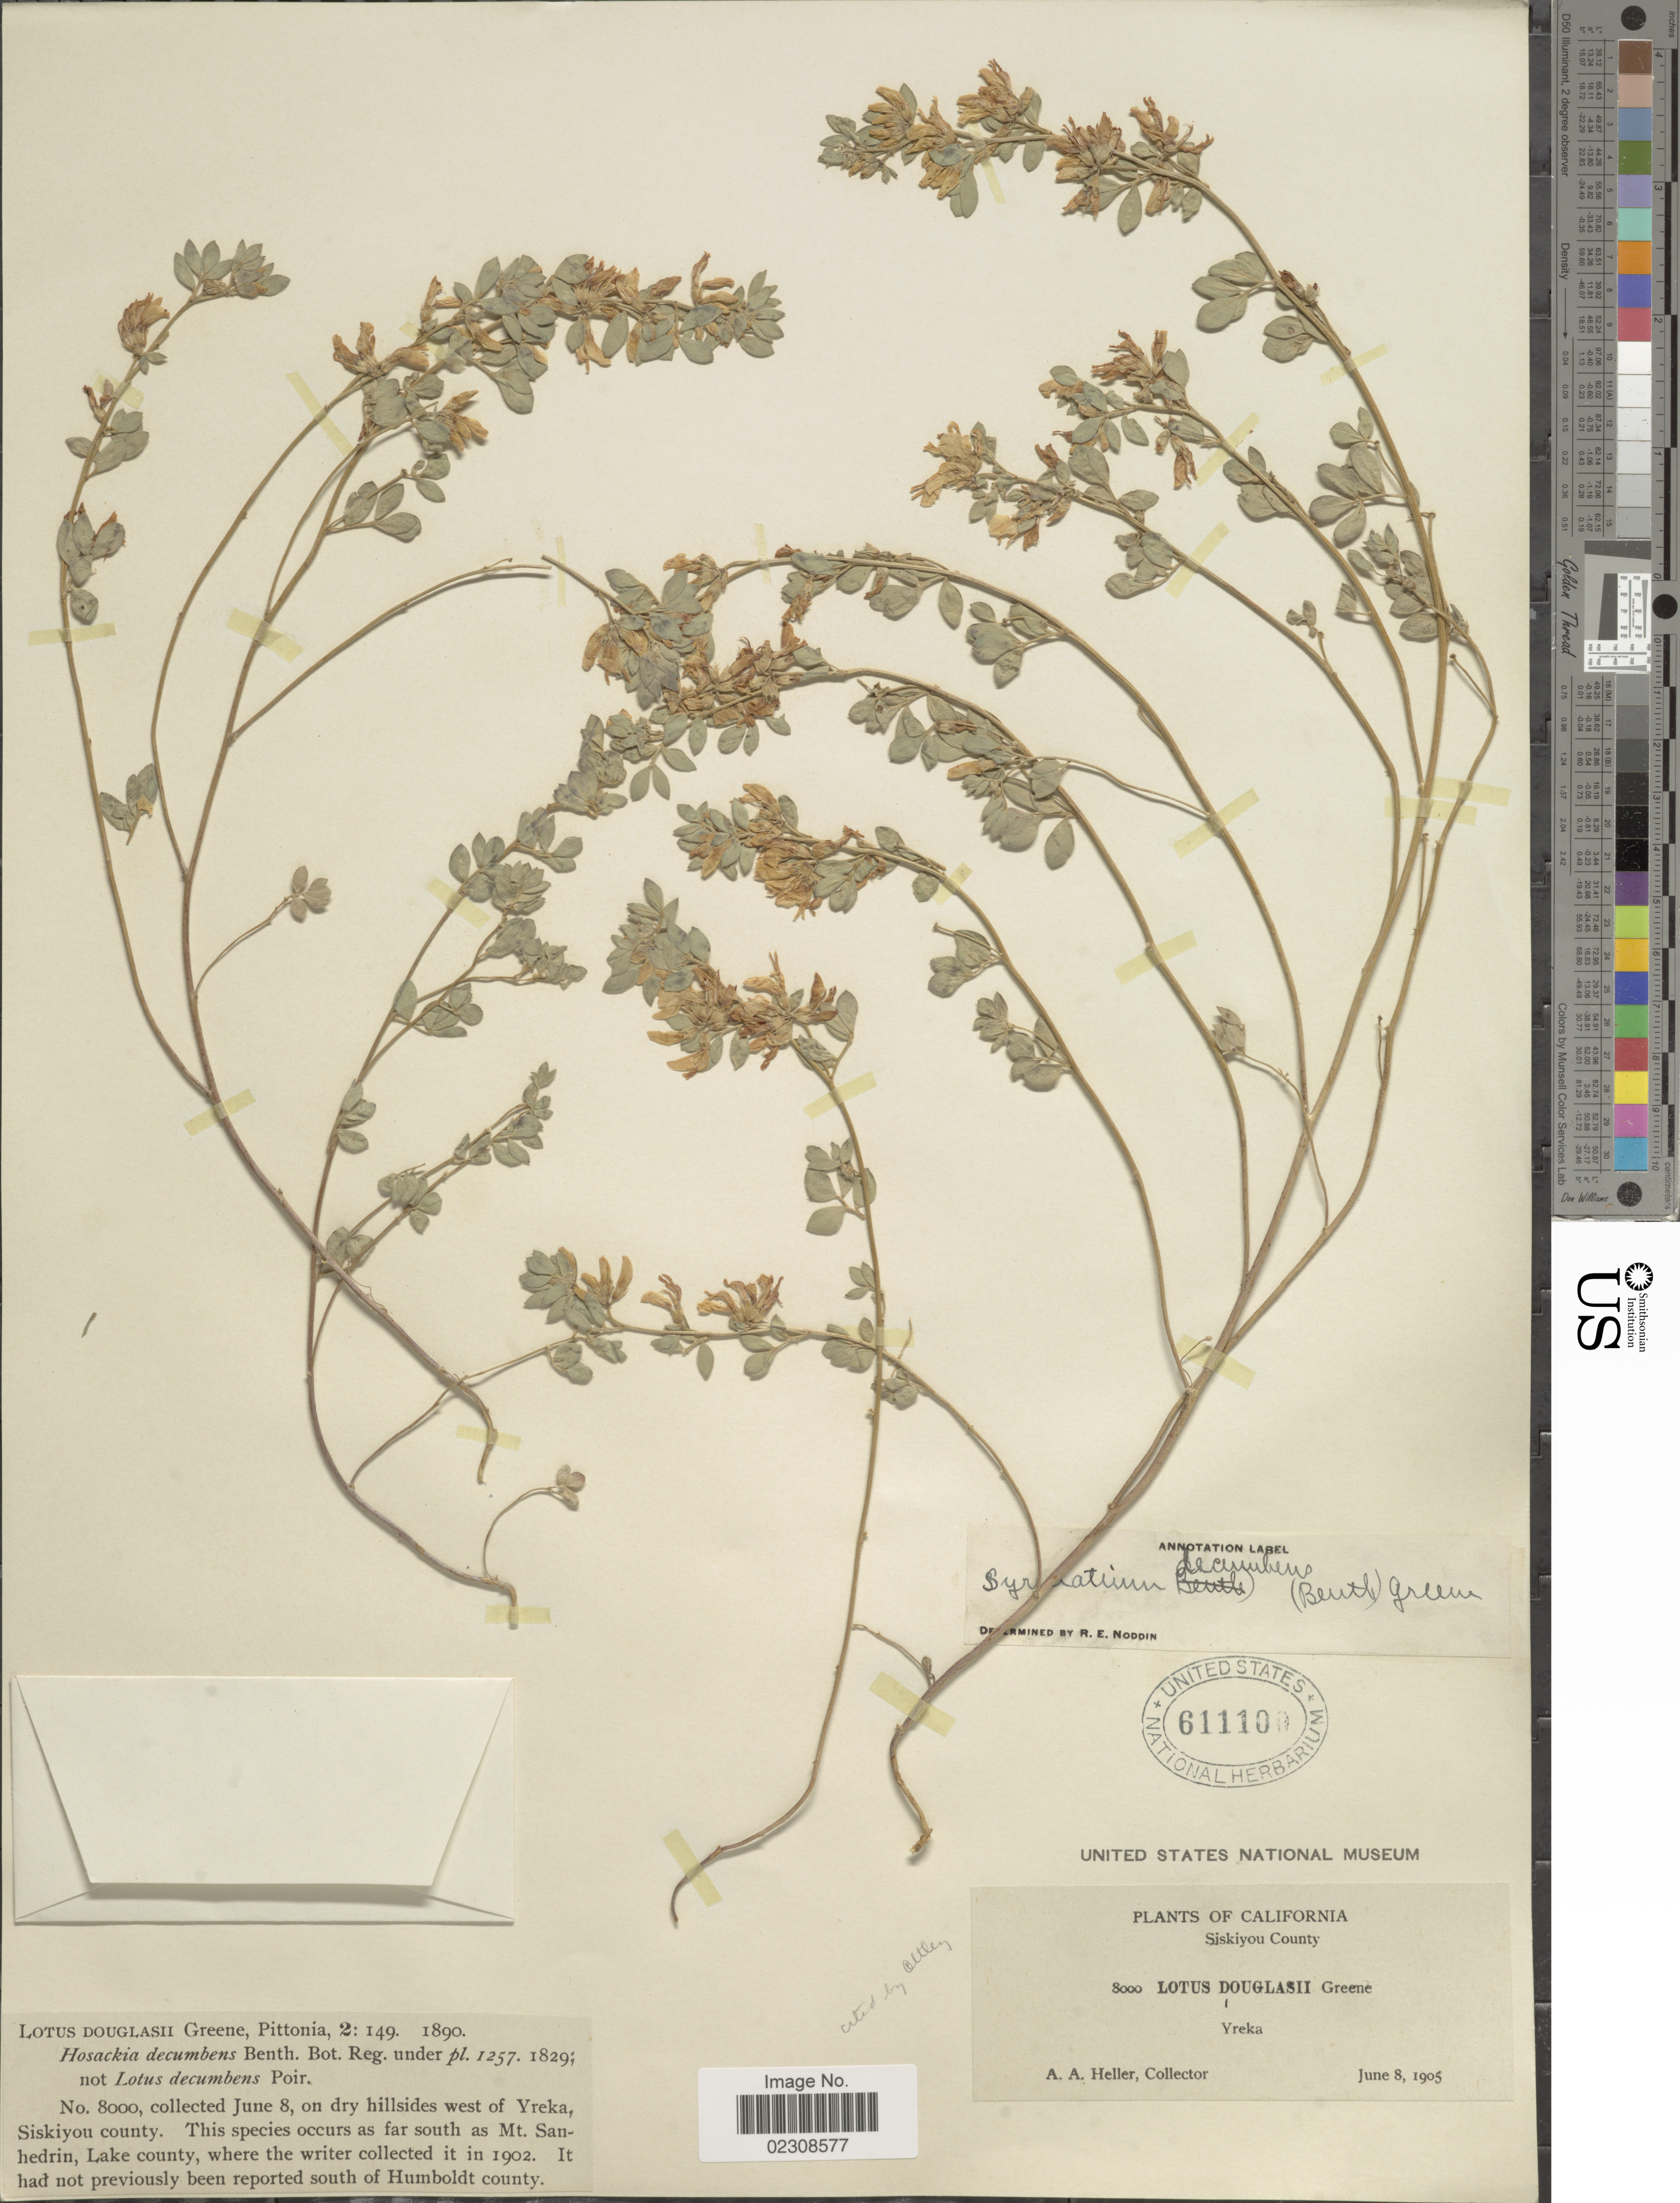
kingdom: Plantae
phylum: Tracheophyta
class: Magnoliopsida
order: Fabales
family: Fabaceae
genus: Syrmatium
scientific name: Syrmatium decumbens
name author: (Benth.) Greene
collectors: A. A. Heller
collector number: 8000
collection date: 1905-06-08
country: United States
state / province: California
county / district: Siskiyou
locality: Siskiyou County. west of Yreka.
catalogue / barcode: US 611100